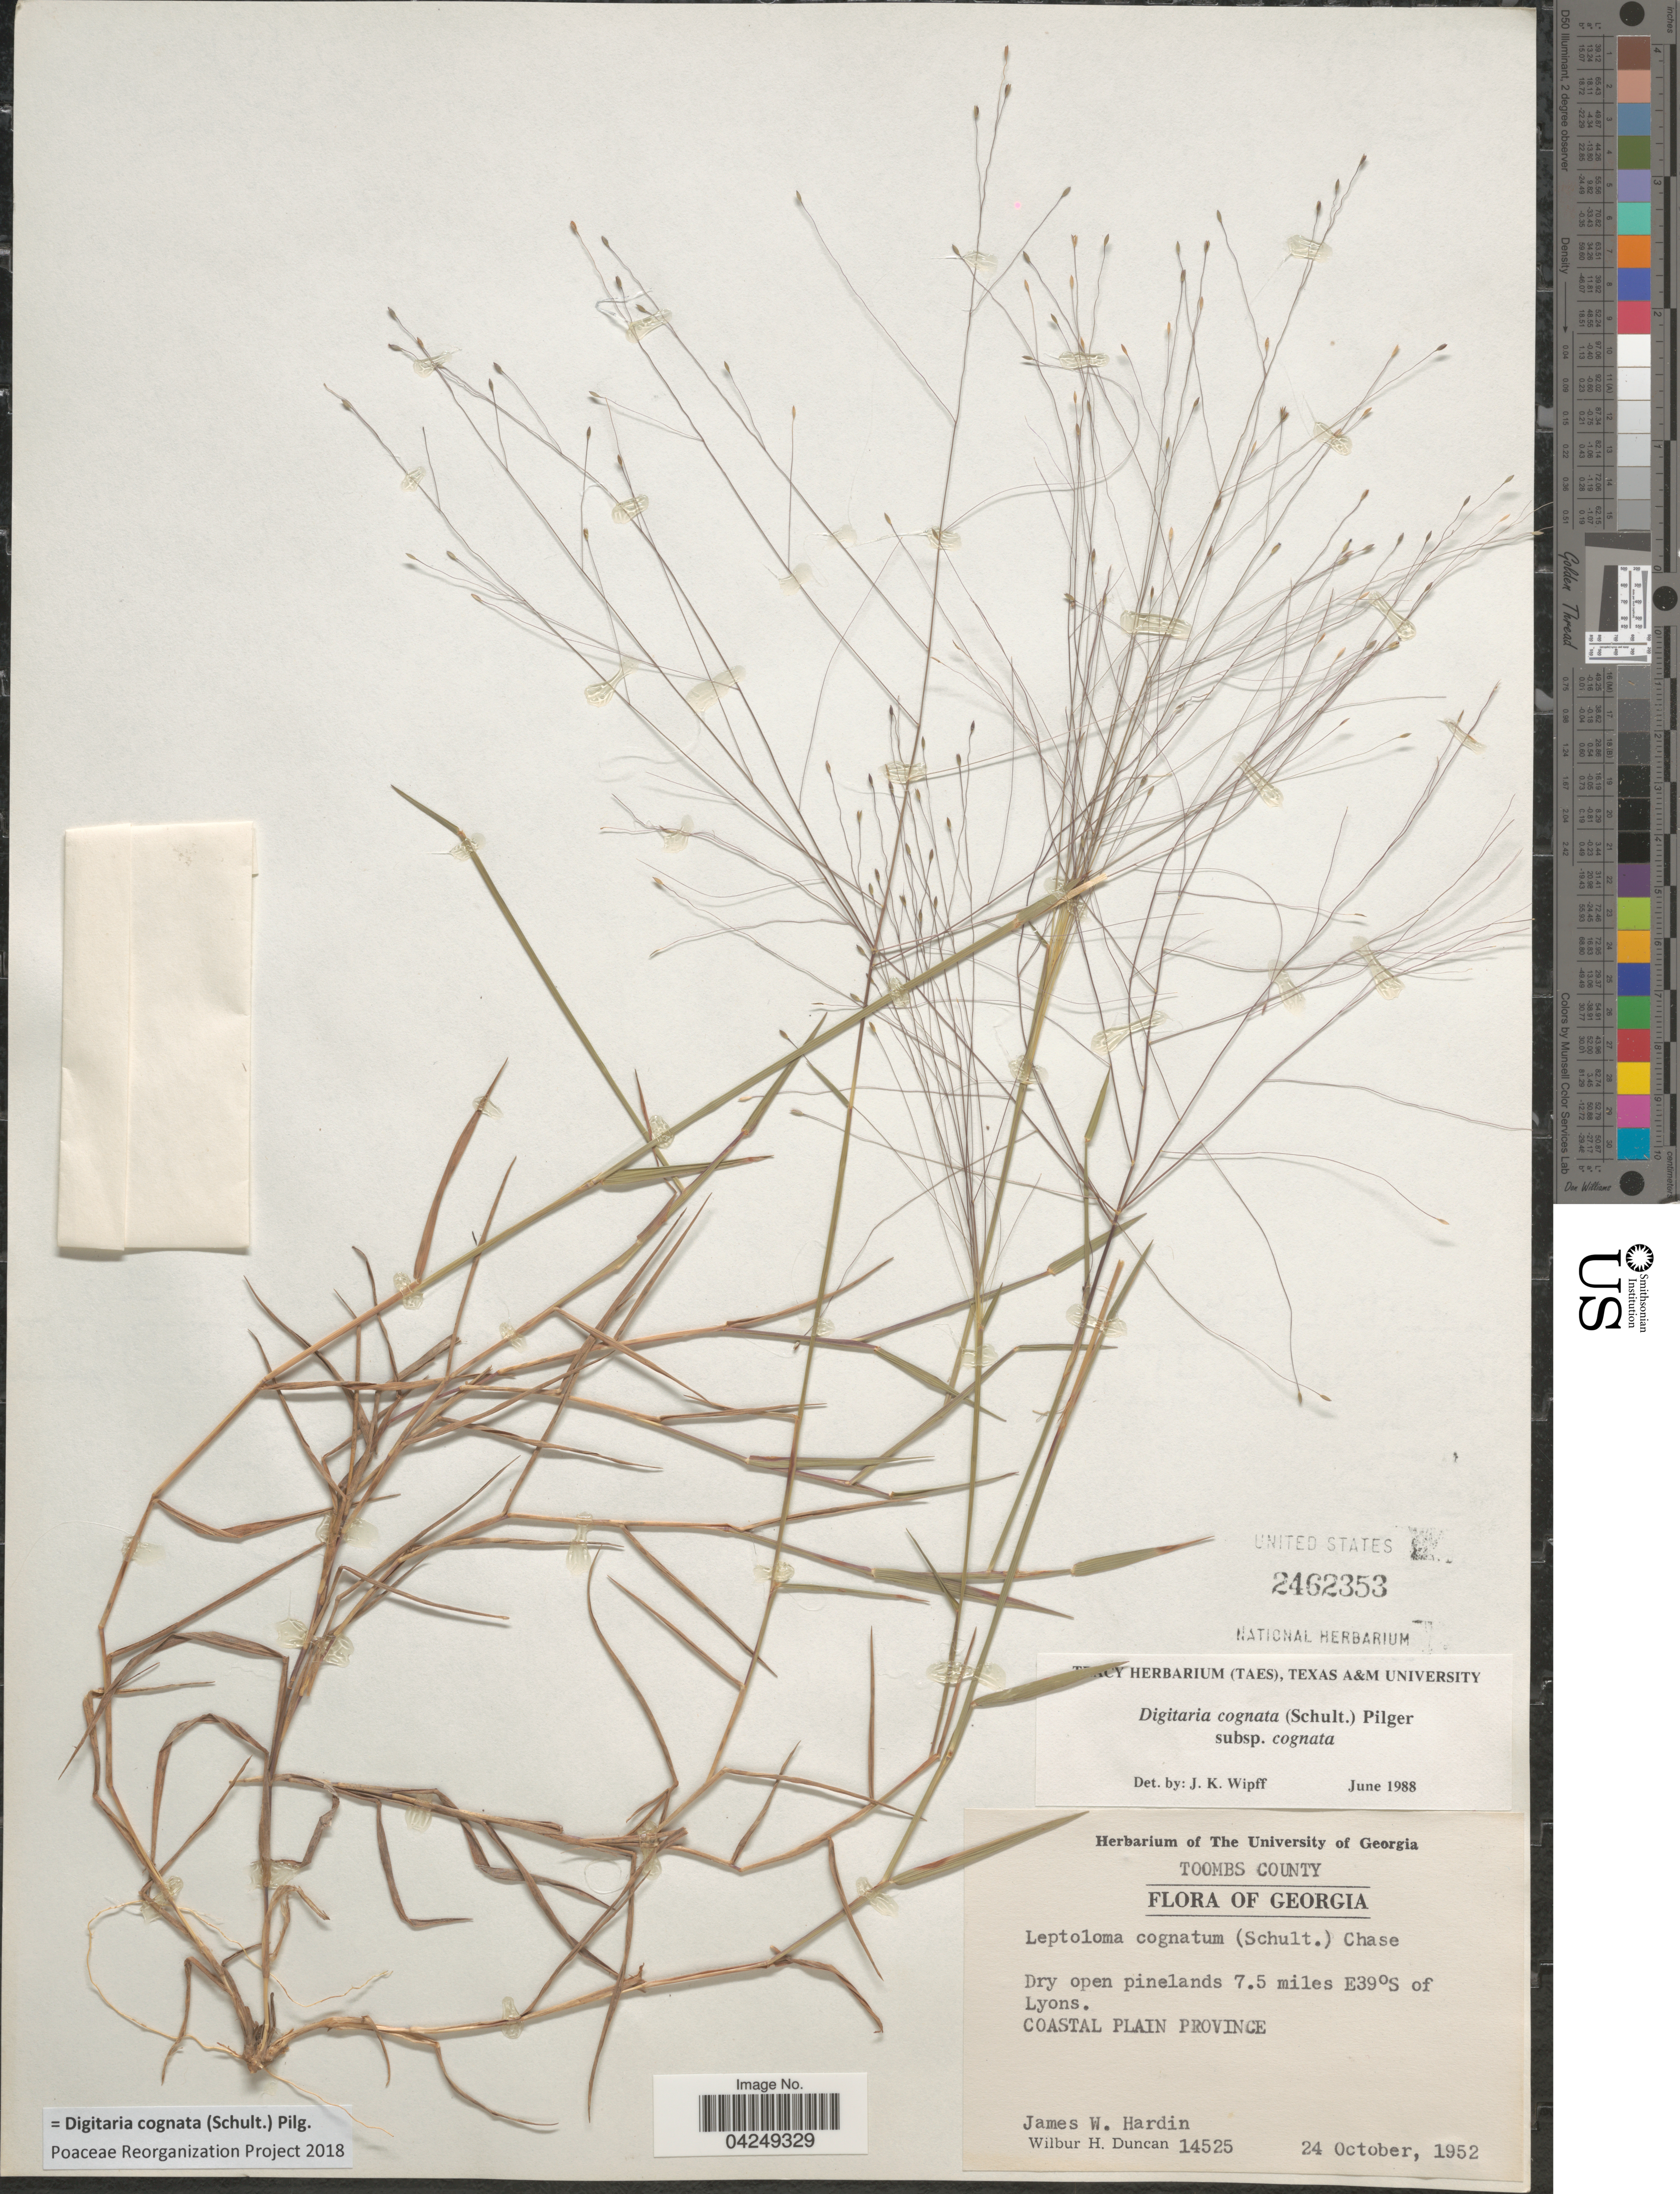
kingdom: Plantae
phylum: Tracheophyta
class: Liliopsida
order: Poales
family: Poaceae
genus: Digitaria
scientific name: Digitaria cognata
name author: (Scult.) Pilg.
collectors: J. W. Hardin & W. H. Duncan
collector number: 14525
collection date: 1952-10-24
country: United States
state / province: Georgia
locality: Toombs County. Dry open pinelands 7.5 miles E39°S of Lyons. Coastal Plain Province.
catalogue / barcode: US 2462353